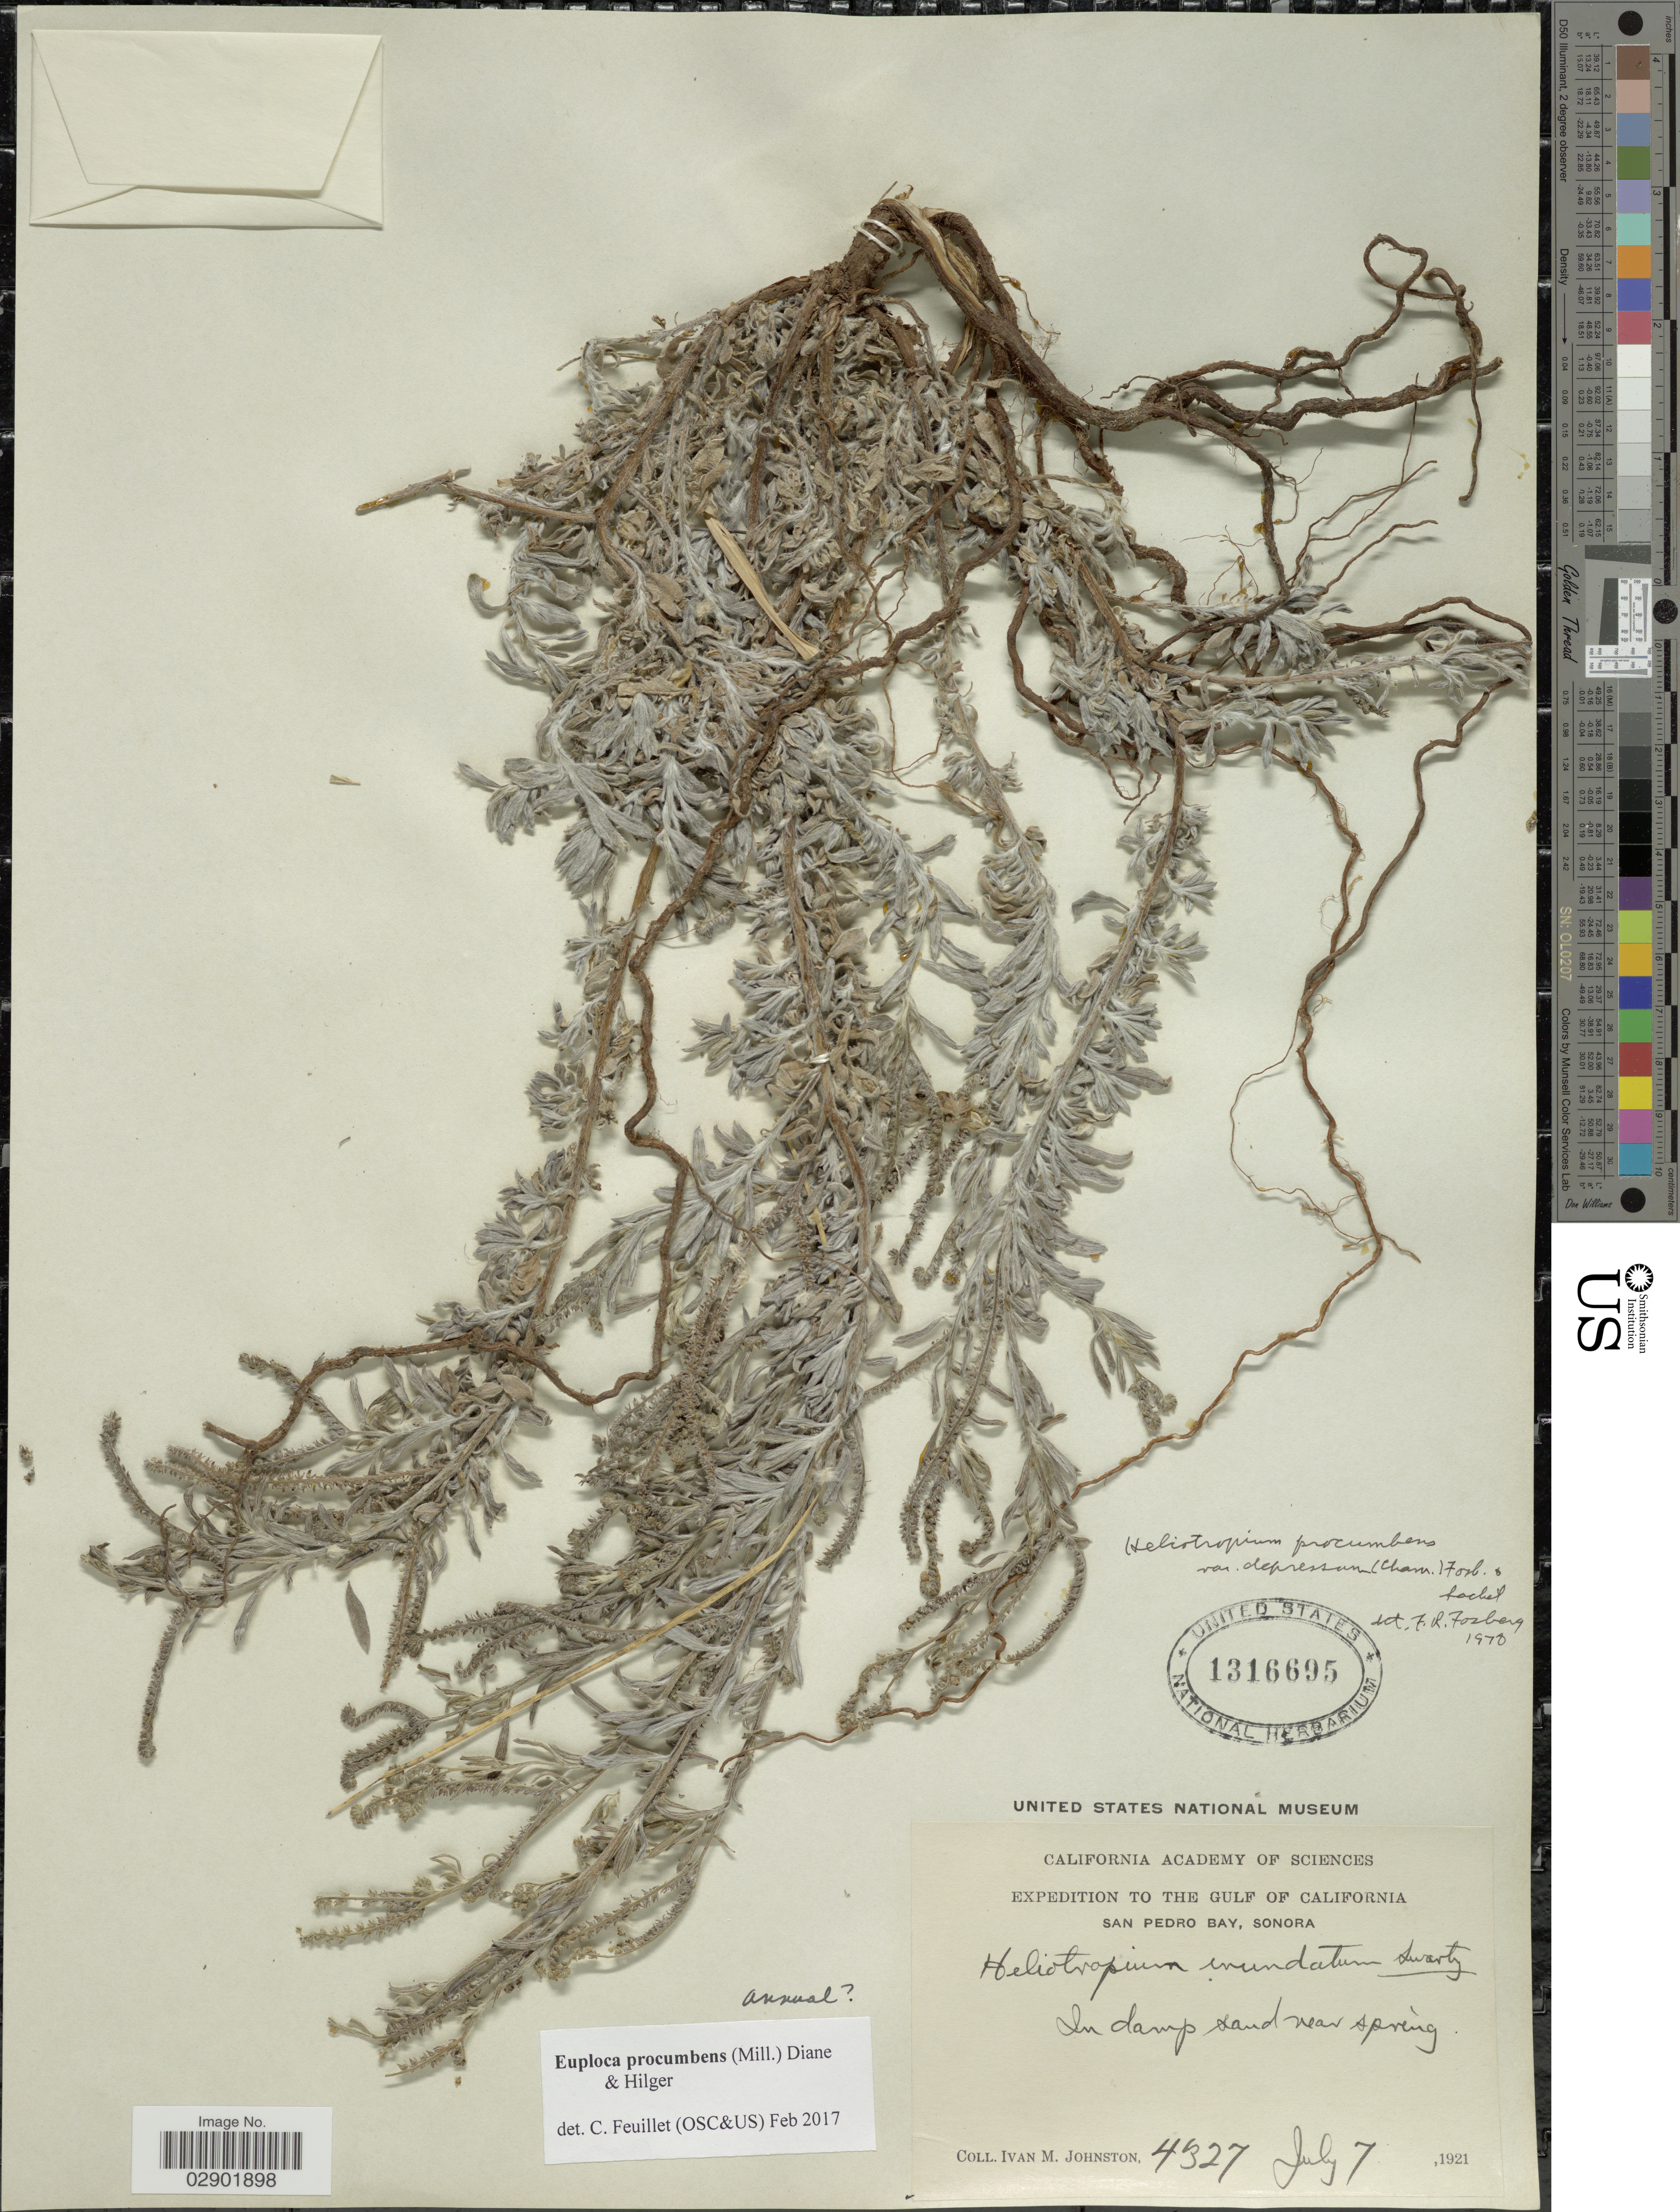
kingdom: Plantae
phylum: Tracheophyta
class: Magnoliopsida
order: Boraginales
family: Heliotropiaceae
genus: Euploca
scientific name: Euploca procumbens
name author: (Mill.) Diane & Hilger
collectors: I.M. Johnston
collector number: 4327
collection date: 1921-07-07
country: Mexico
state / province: Sonora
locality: Gulf of California. San Pedro Bay. In damp sand near spring.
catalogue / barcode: US 1316695